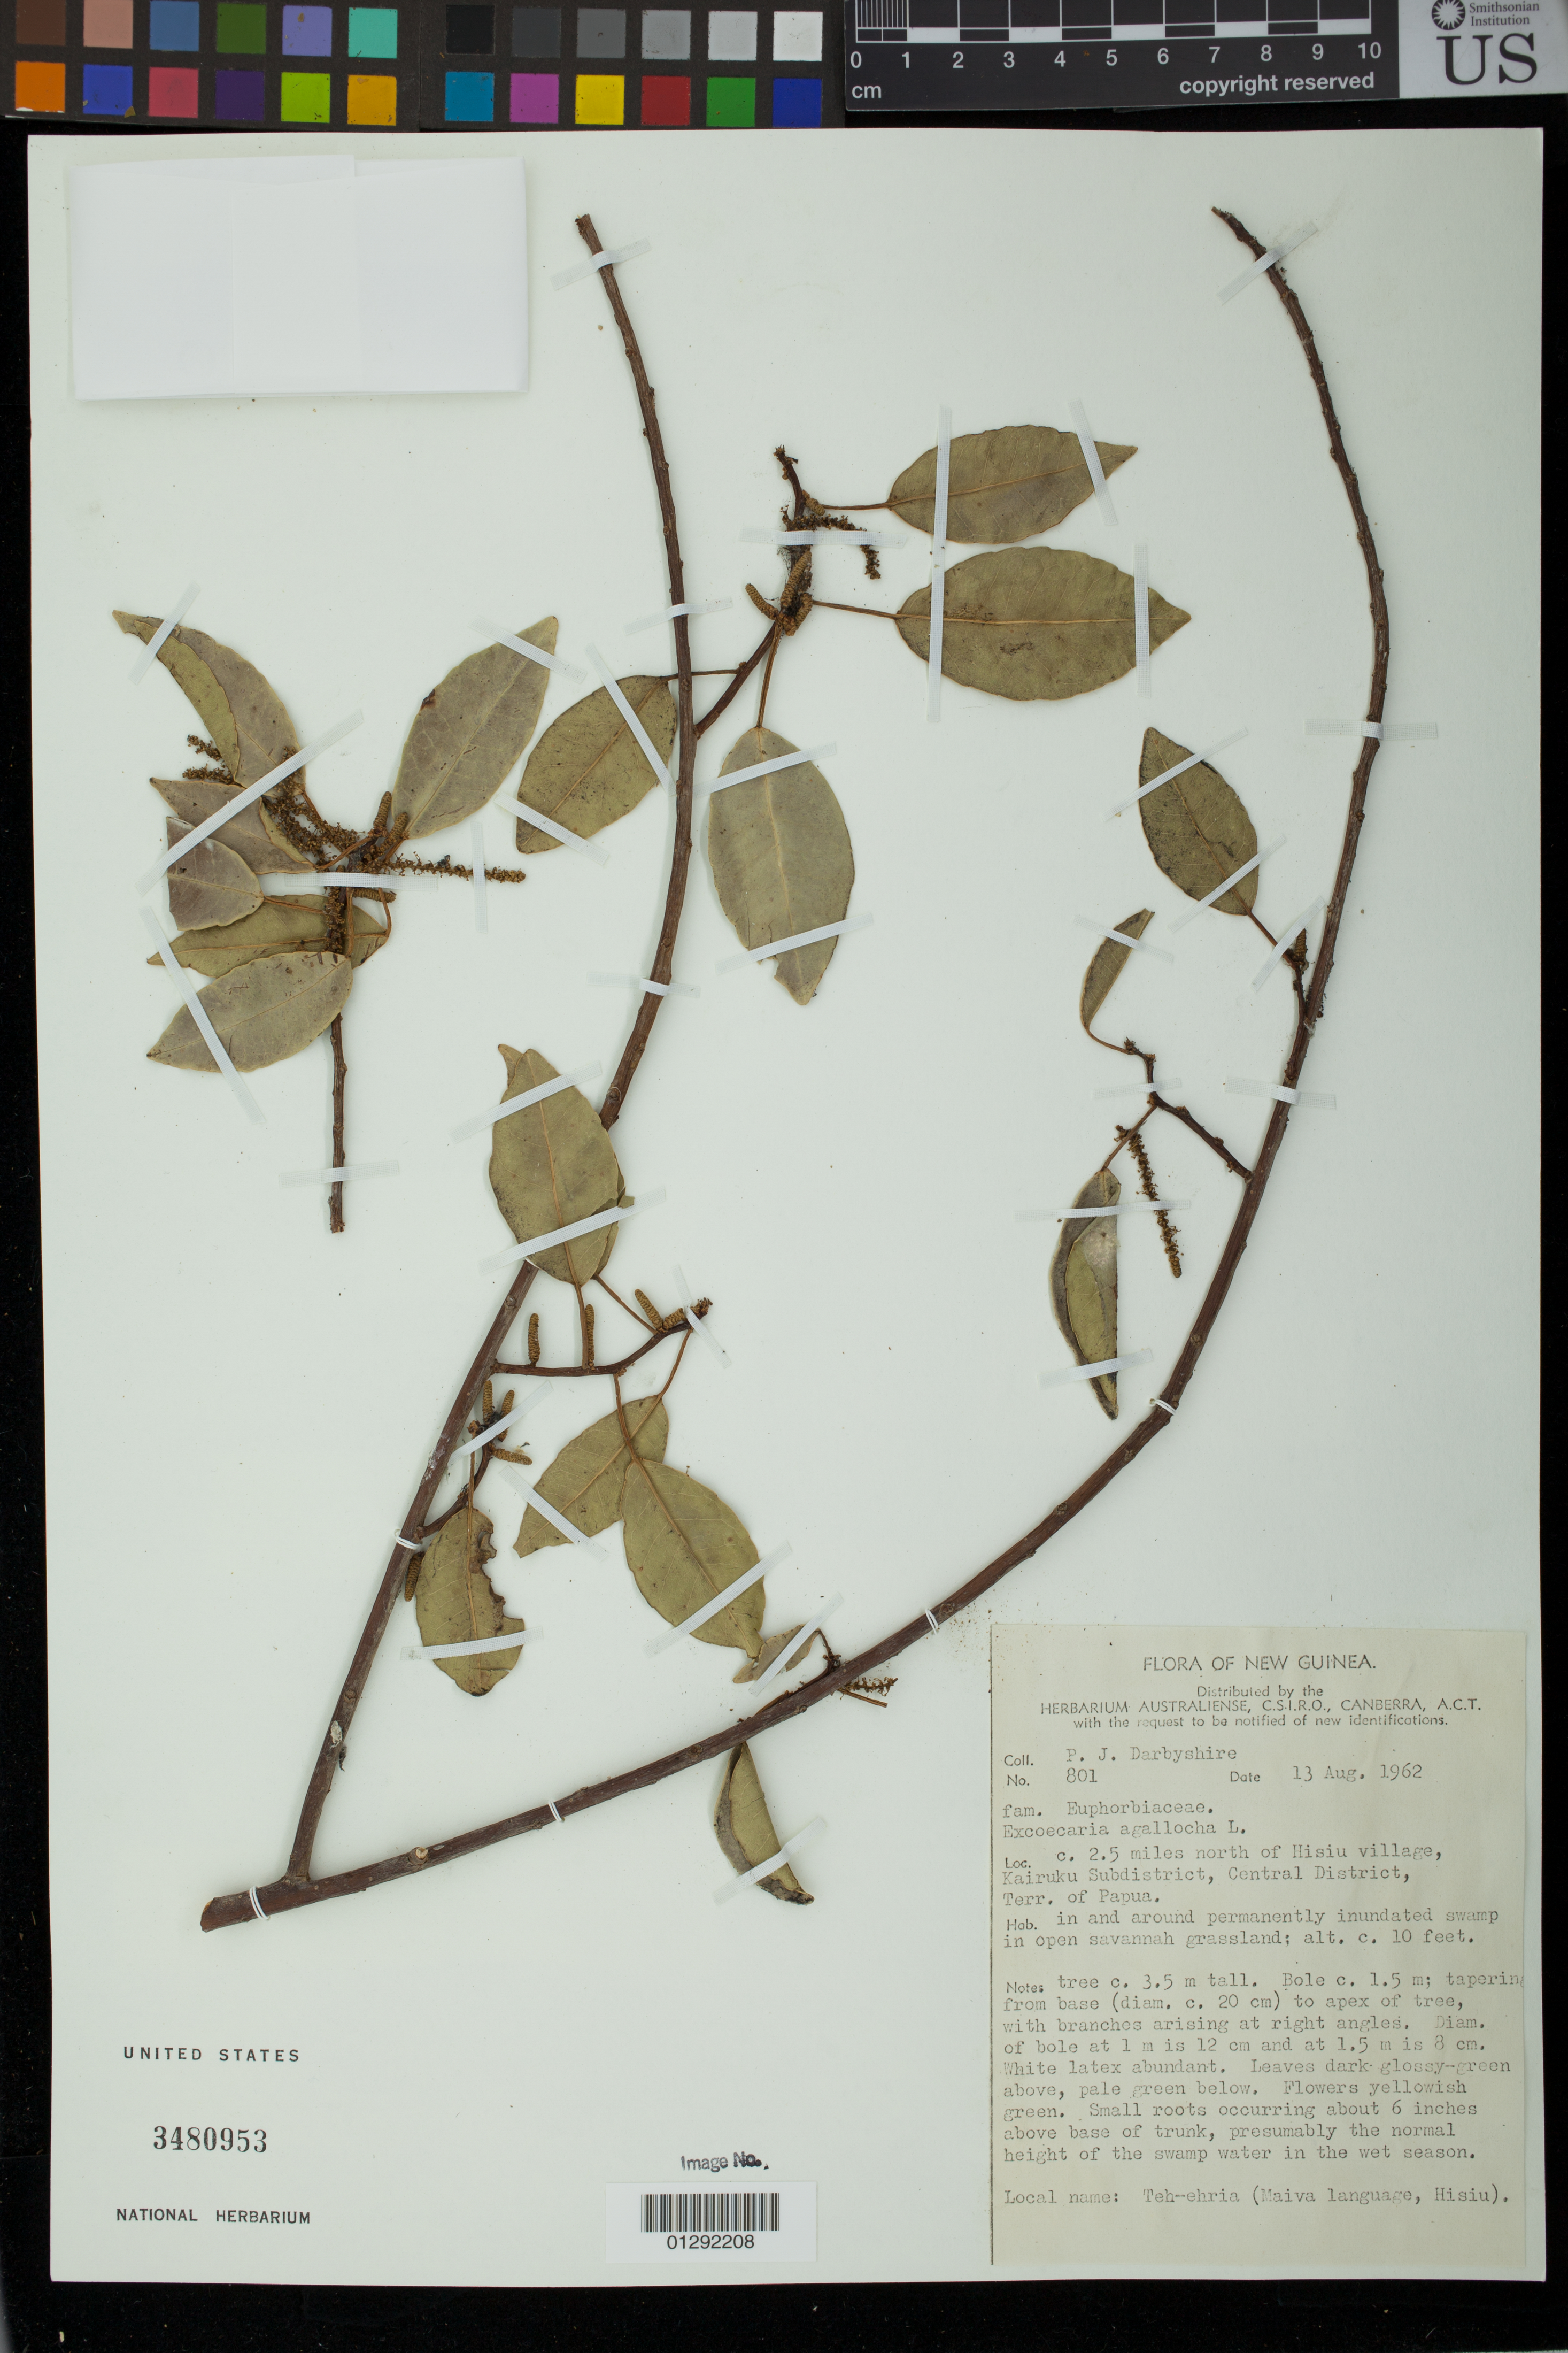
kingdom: Plantae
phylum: Tracheophyta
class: Magnoliopsida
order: Malpighiales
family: Euphorbiaceae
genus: Excoecaria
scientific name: Excoecaria agallocha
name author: L.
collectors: P. Darbyshire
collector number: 801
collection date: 1962-08-13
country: Papua New Guinea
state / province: Central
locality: c. 2.5 miles north of Hisiu village, Kairuku Subdistrict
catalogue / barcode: US 3480953